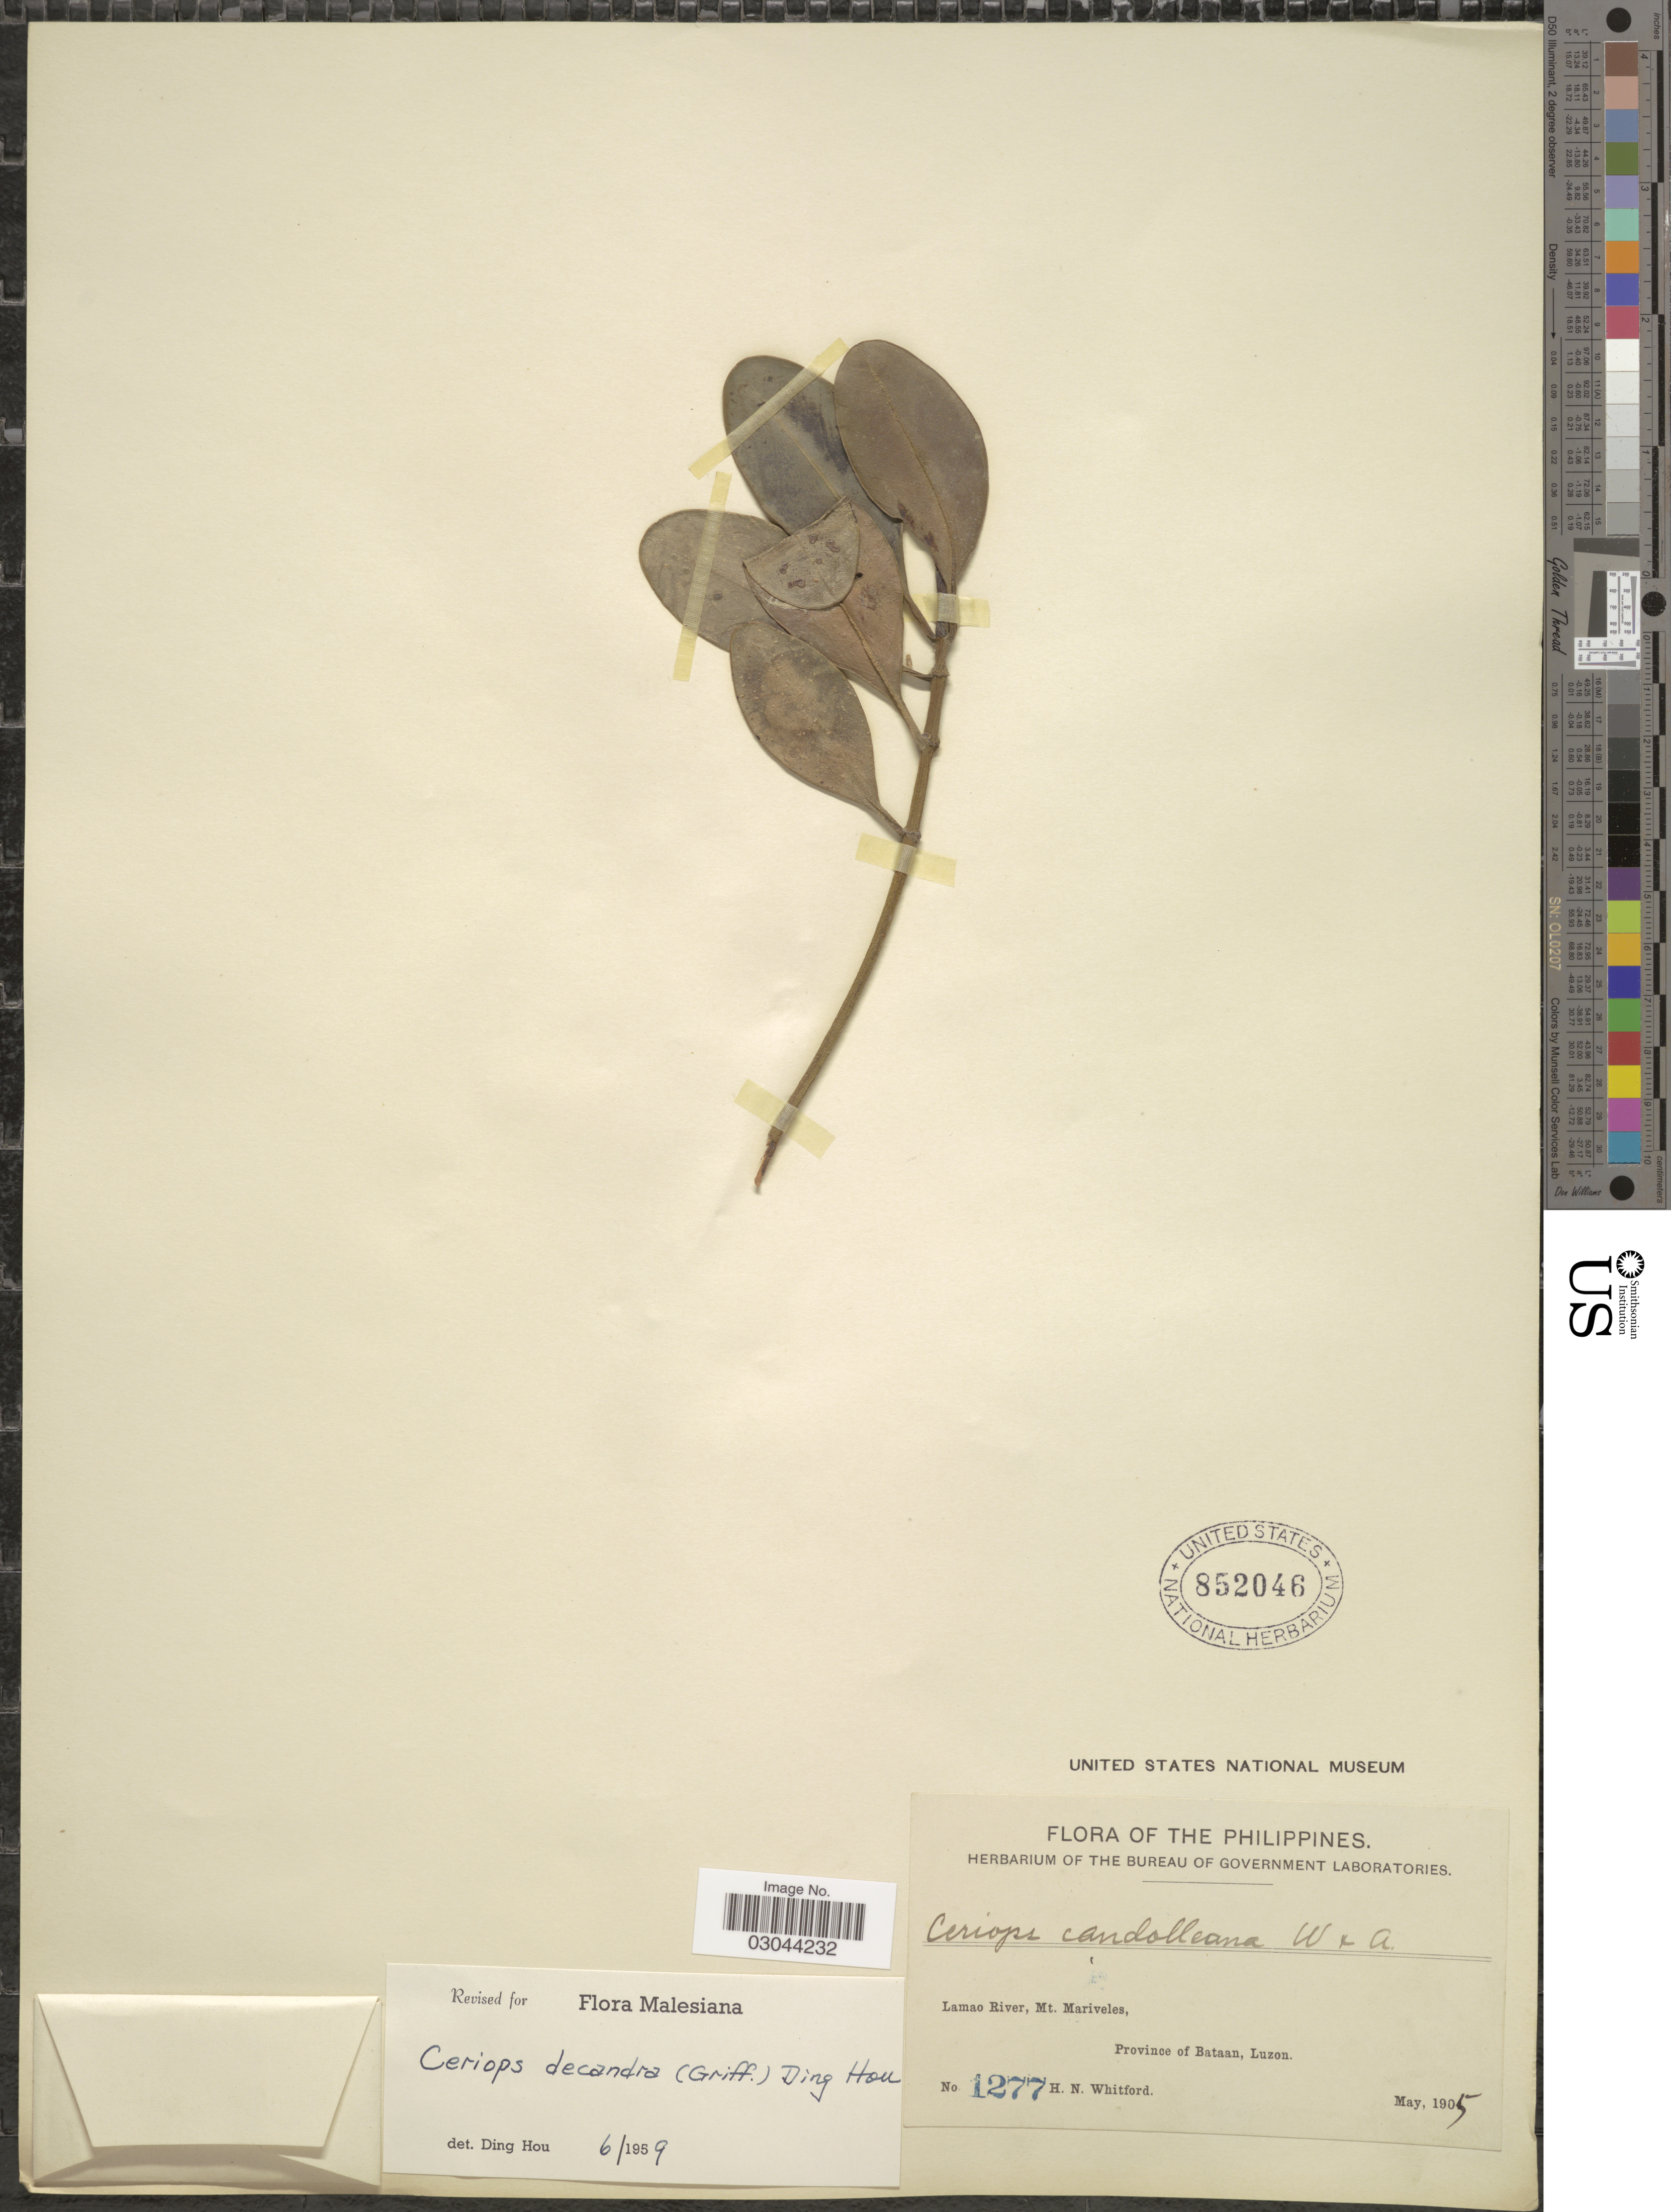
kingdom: Plantae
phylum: Tracheophyta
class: Magnoliopsida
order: Malpighiales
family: Rhizophoraceae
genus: Ceriops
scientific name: Ceriops decandra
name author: (Griff.) Ding Hou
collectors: H. N. Whitford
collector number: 1277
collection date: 1905-05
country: Philippines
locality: Lamao River, Mt. Mariveles, Provinces of Bataan, Luzon.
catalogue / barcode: US 852046